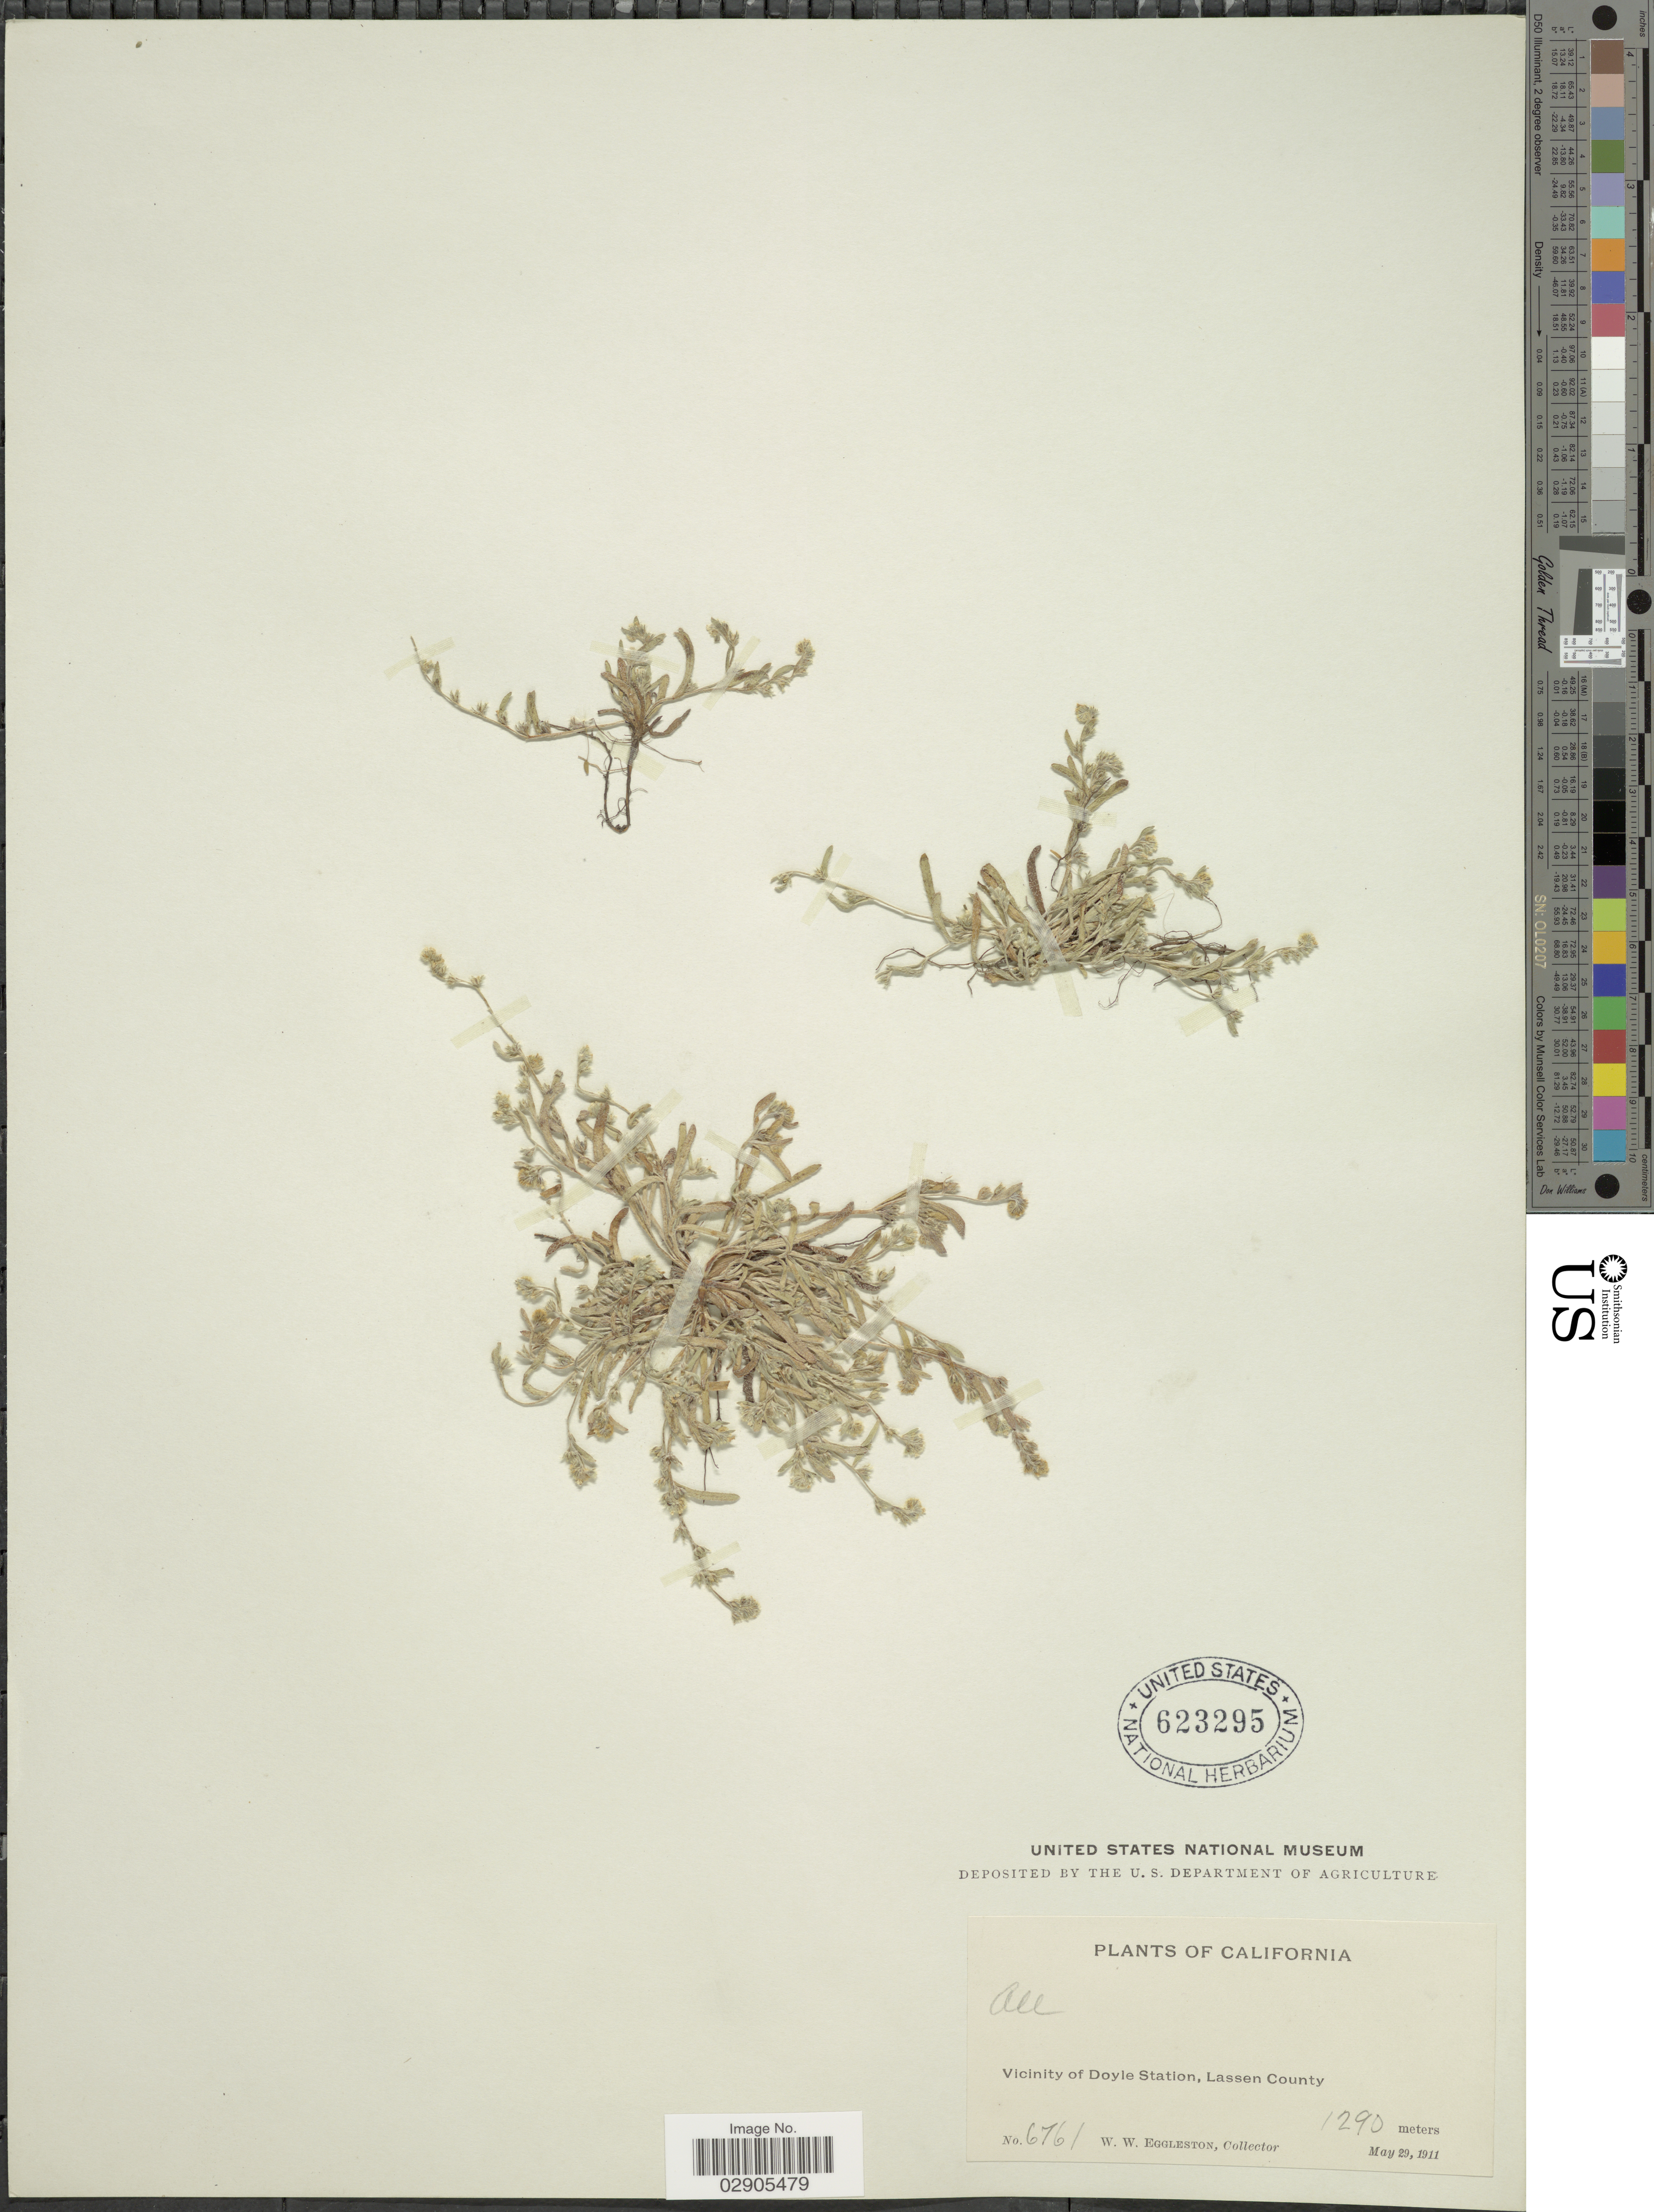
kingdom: Plantae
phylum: Tracheophyta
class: Magnoliopsida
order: Boraginales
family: Boraginaceae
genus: Allocarya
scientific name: Allocarya sp.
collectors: W. W. Eggleston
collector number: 6761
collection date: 1911-05-29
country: United States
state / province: California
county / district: Lassen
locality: Vicinity of Doyle Station, Lassen County.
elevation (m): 1290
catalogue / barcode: US 623295